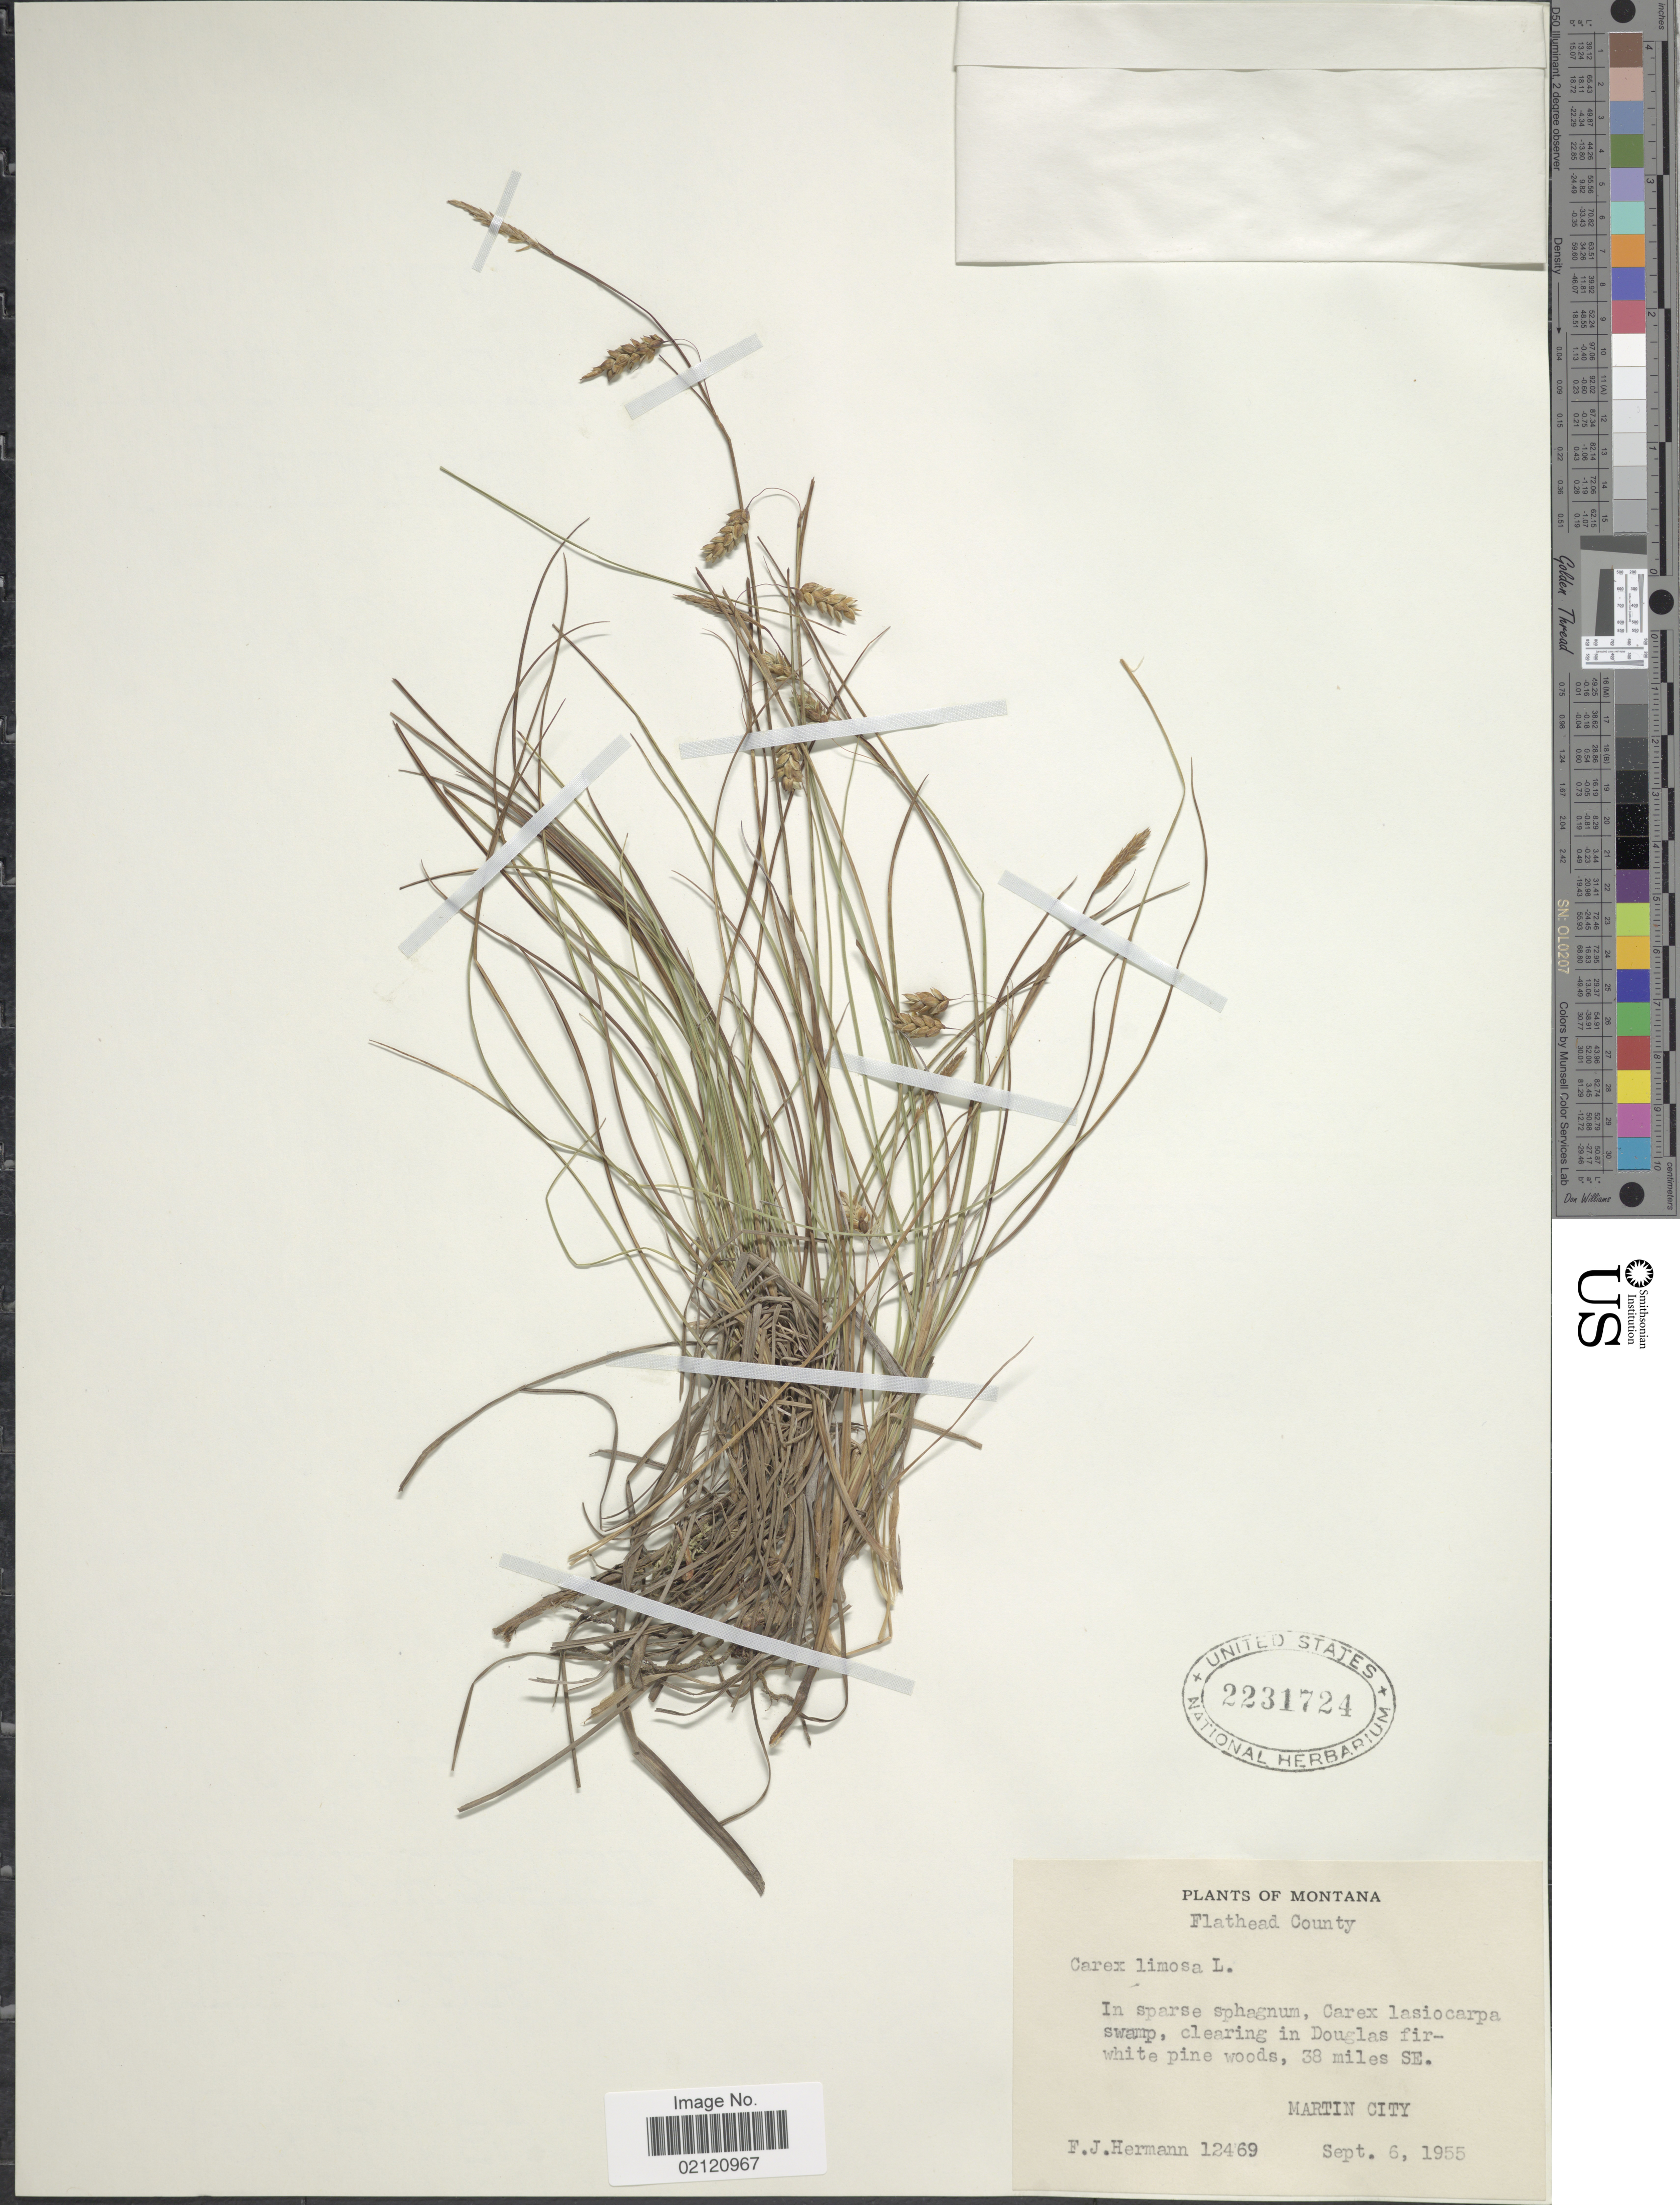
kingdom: Plantae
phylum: Tracheophyta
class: Liliopsida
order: Poales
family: Cyperaceae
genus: Carex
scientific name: Carex limosa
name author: L.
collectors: F. J. Hermann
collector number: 12469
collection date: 1955-09-06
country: United States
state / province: Montana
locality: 38 miles SE Martin City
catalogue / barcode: US 2231724